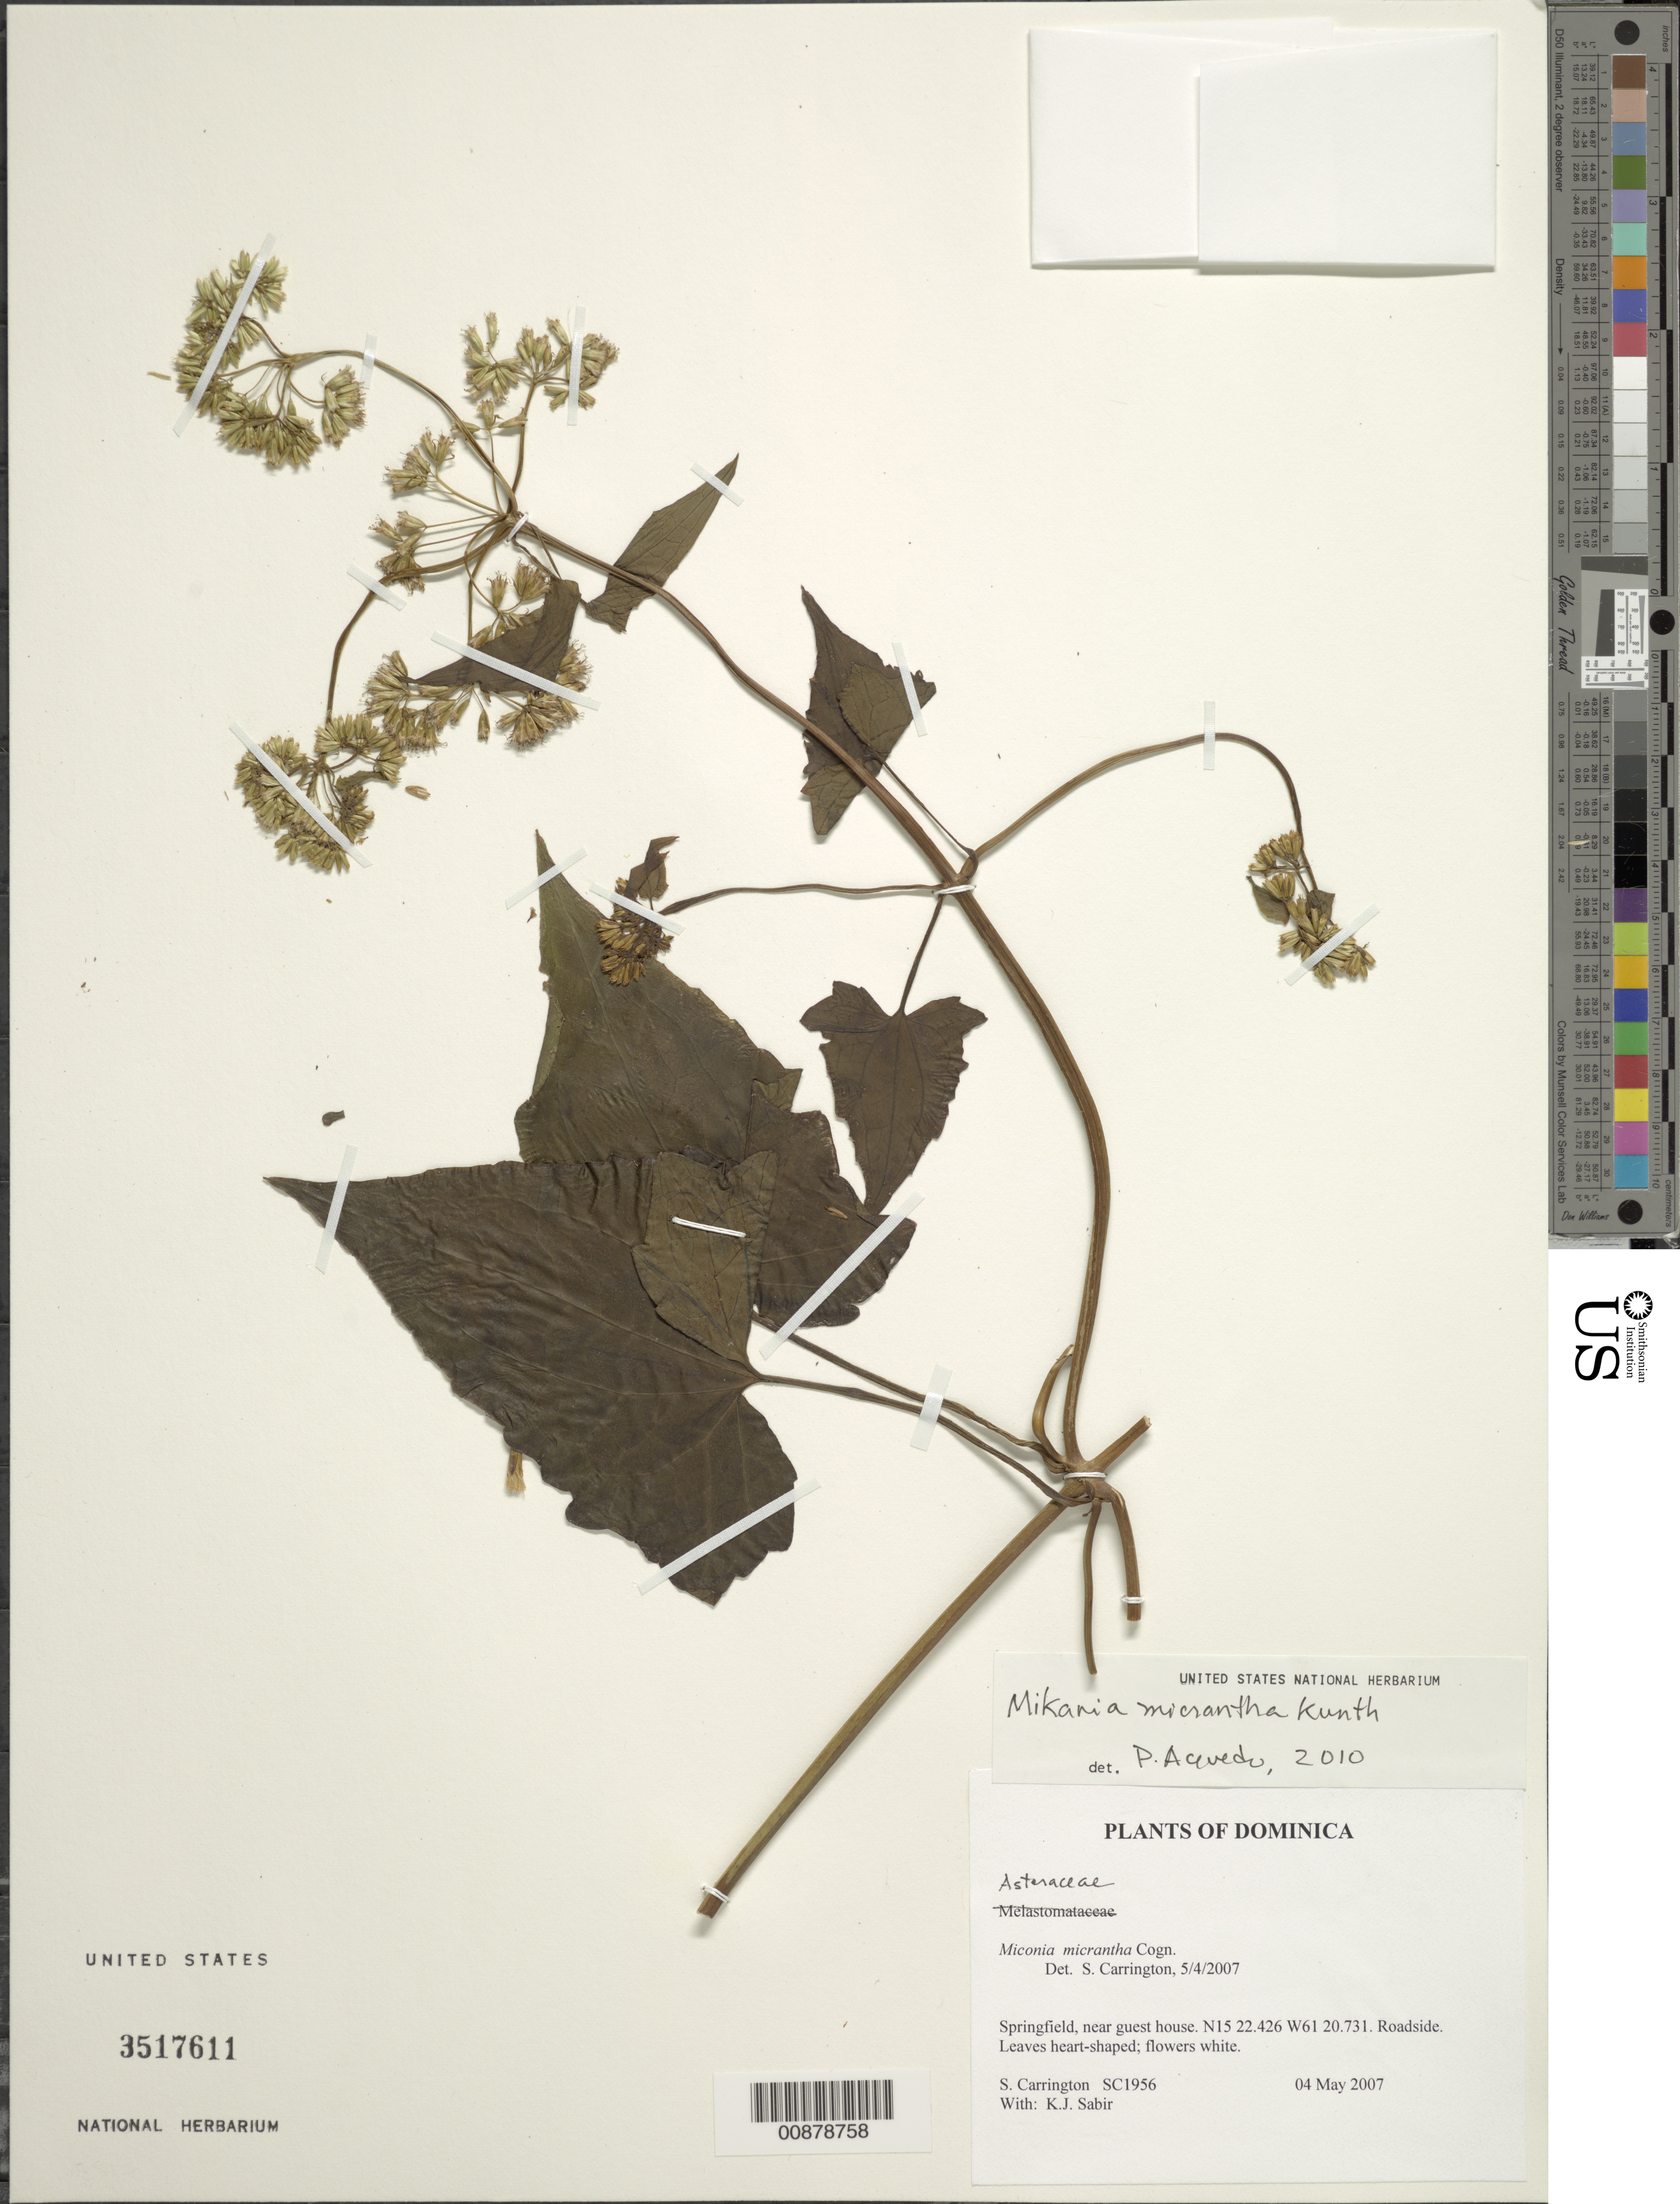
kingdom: Plantae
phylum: Tracheophyta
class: Magnoliopsida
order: Asterales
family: Asteraceae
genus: Mikania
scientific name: Mikania micrantha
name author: Kunth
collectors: C. M. S. Carrington & K. Sabir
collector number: SC 1956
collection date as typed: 04 May 2007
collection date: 2007-05-04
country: Dominica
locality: Springfield, near guest house.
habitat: Roadside.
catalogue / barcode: US 3517611